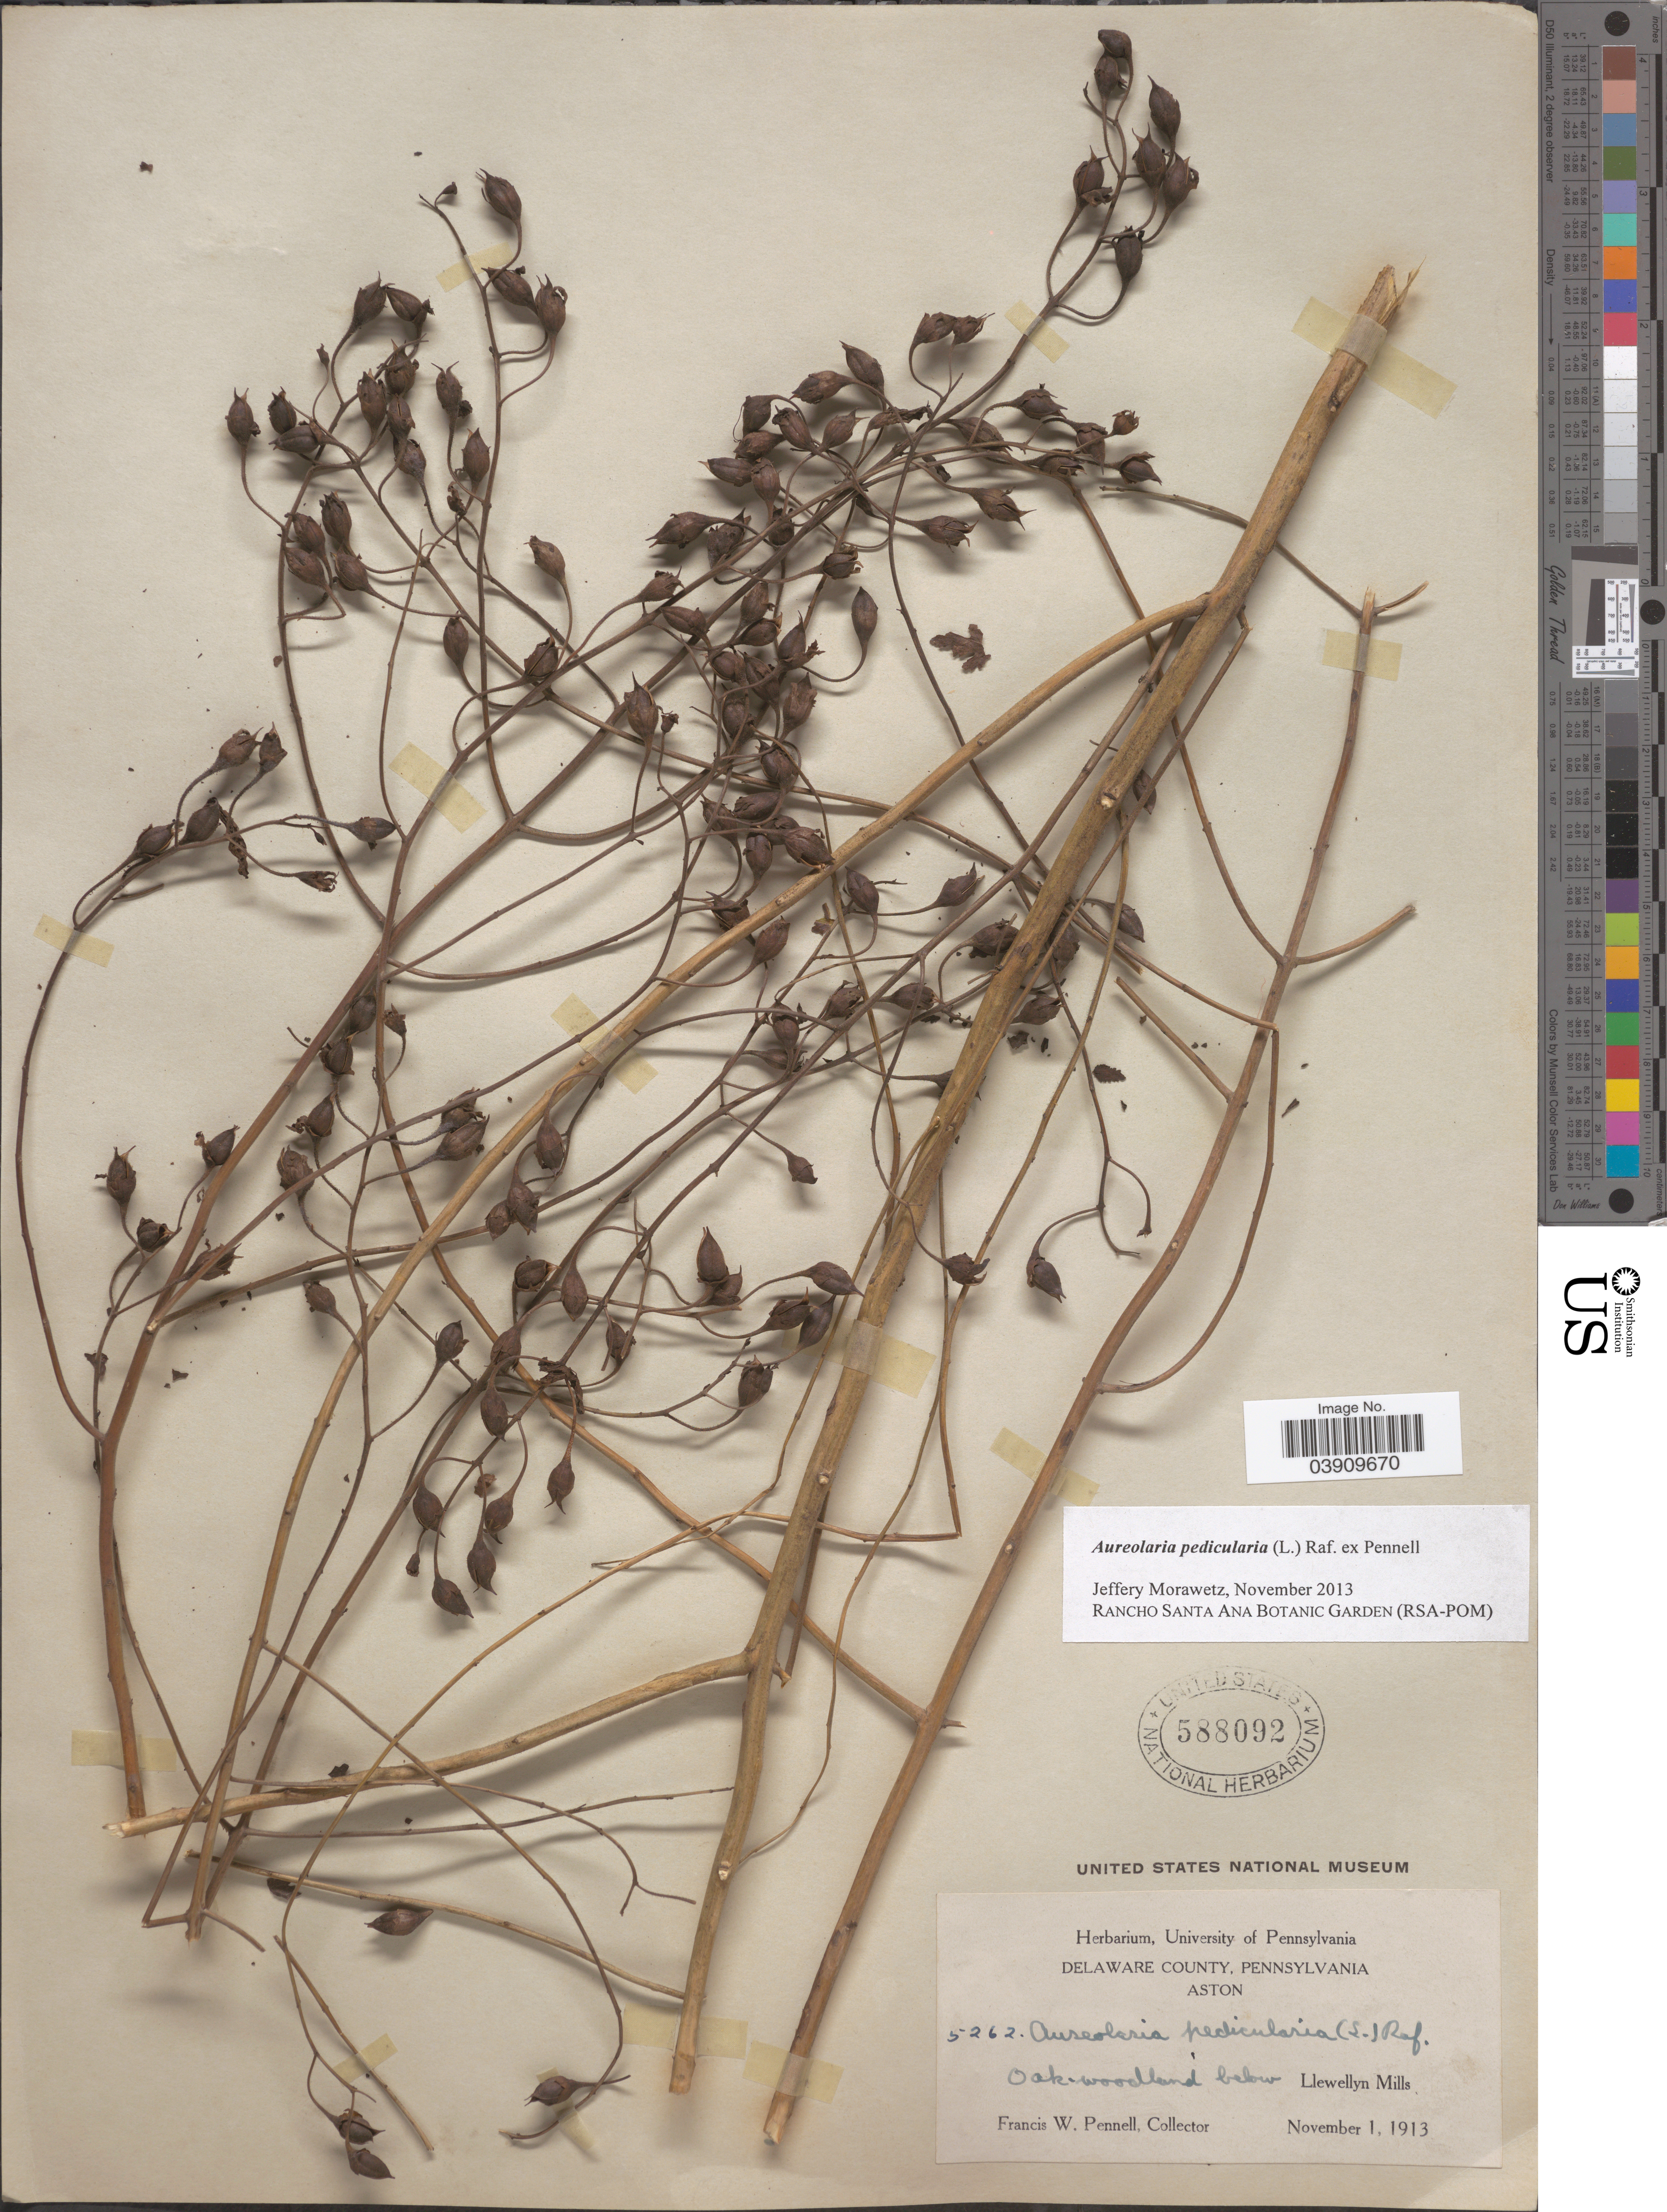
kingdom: Plantae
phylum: Tracheophyta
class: Magnoliopsida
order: Lamiales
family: Orobanchaceae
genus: Aureolaria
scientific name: Aureolaria pedicularia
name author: (L.) Raf. ex Farw.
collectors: F. W. Pennell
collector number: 5262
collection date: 1913-11-01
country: United States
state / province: Pennsylvania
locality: Delaware County. Aston. Oak-woodland below Llewellyn Mills.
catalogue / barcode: US 588092